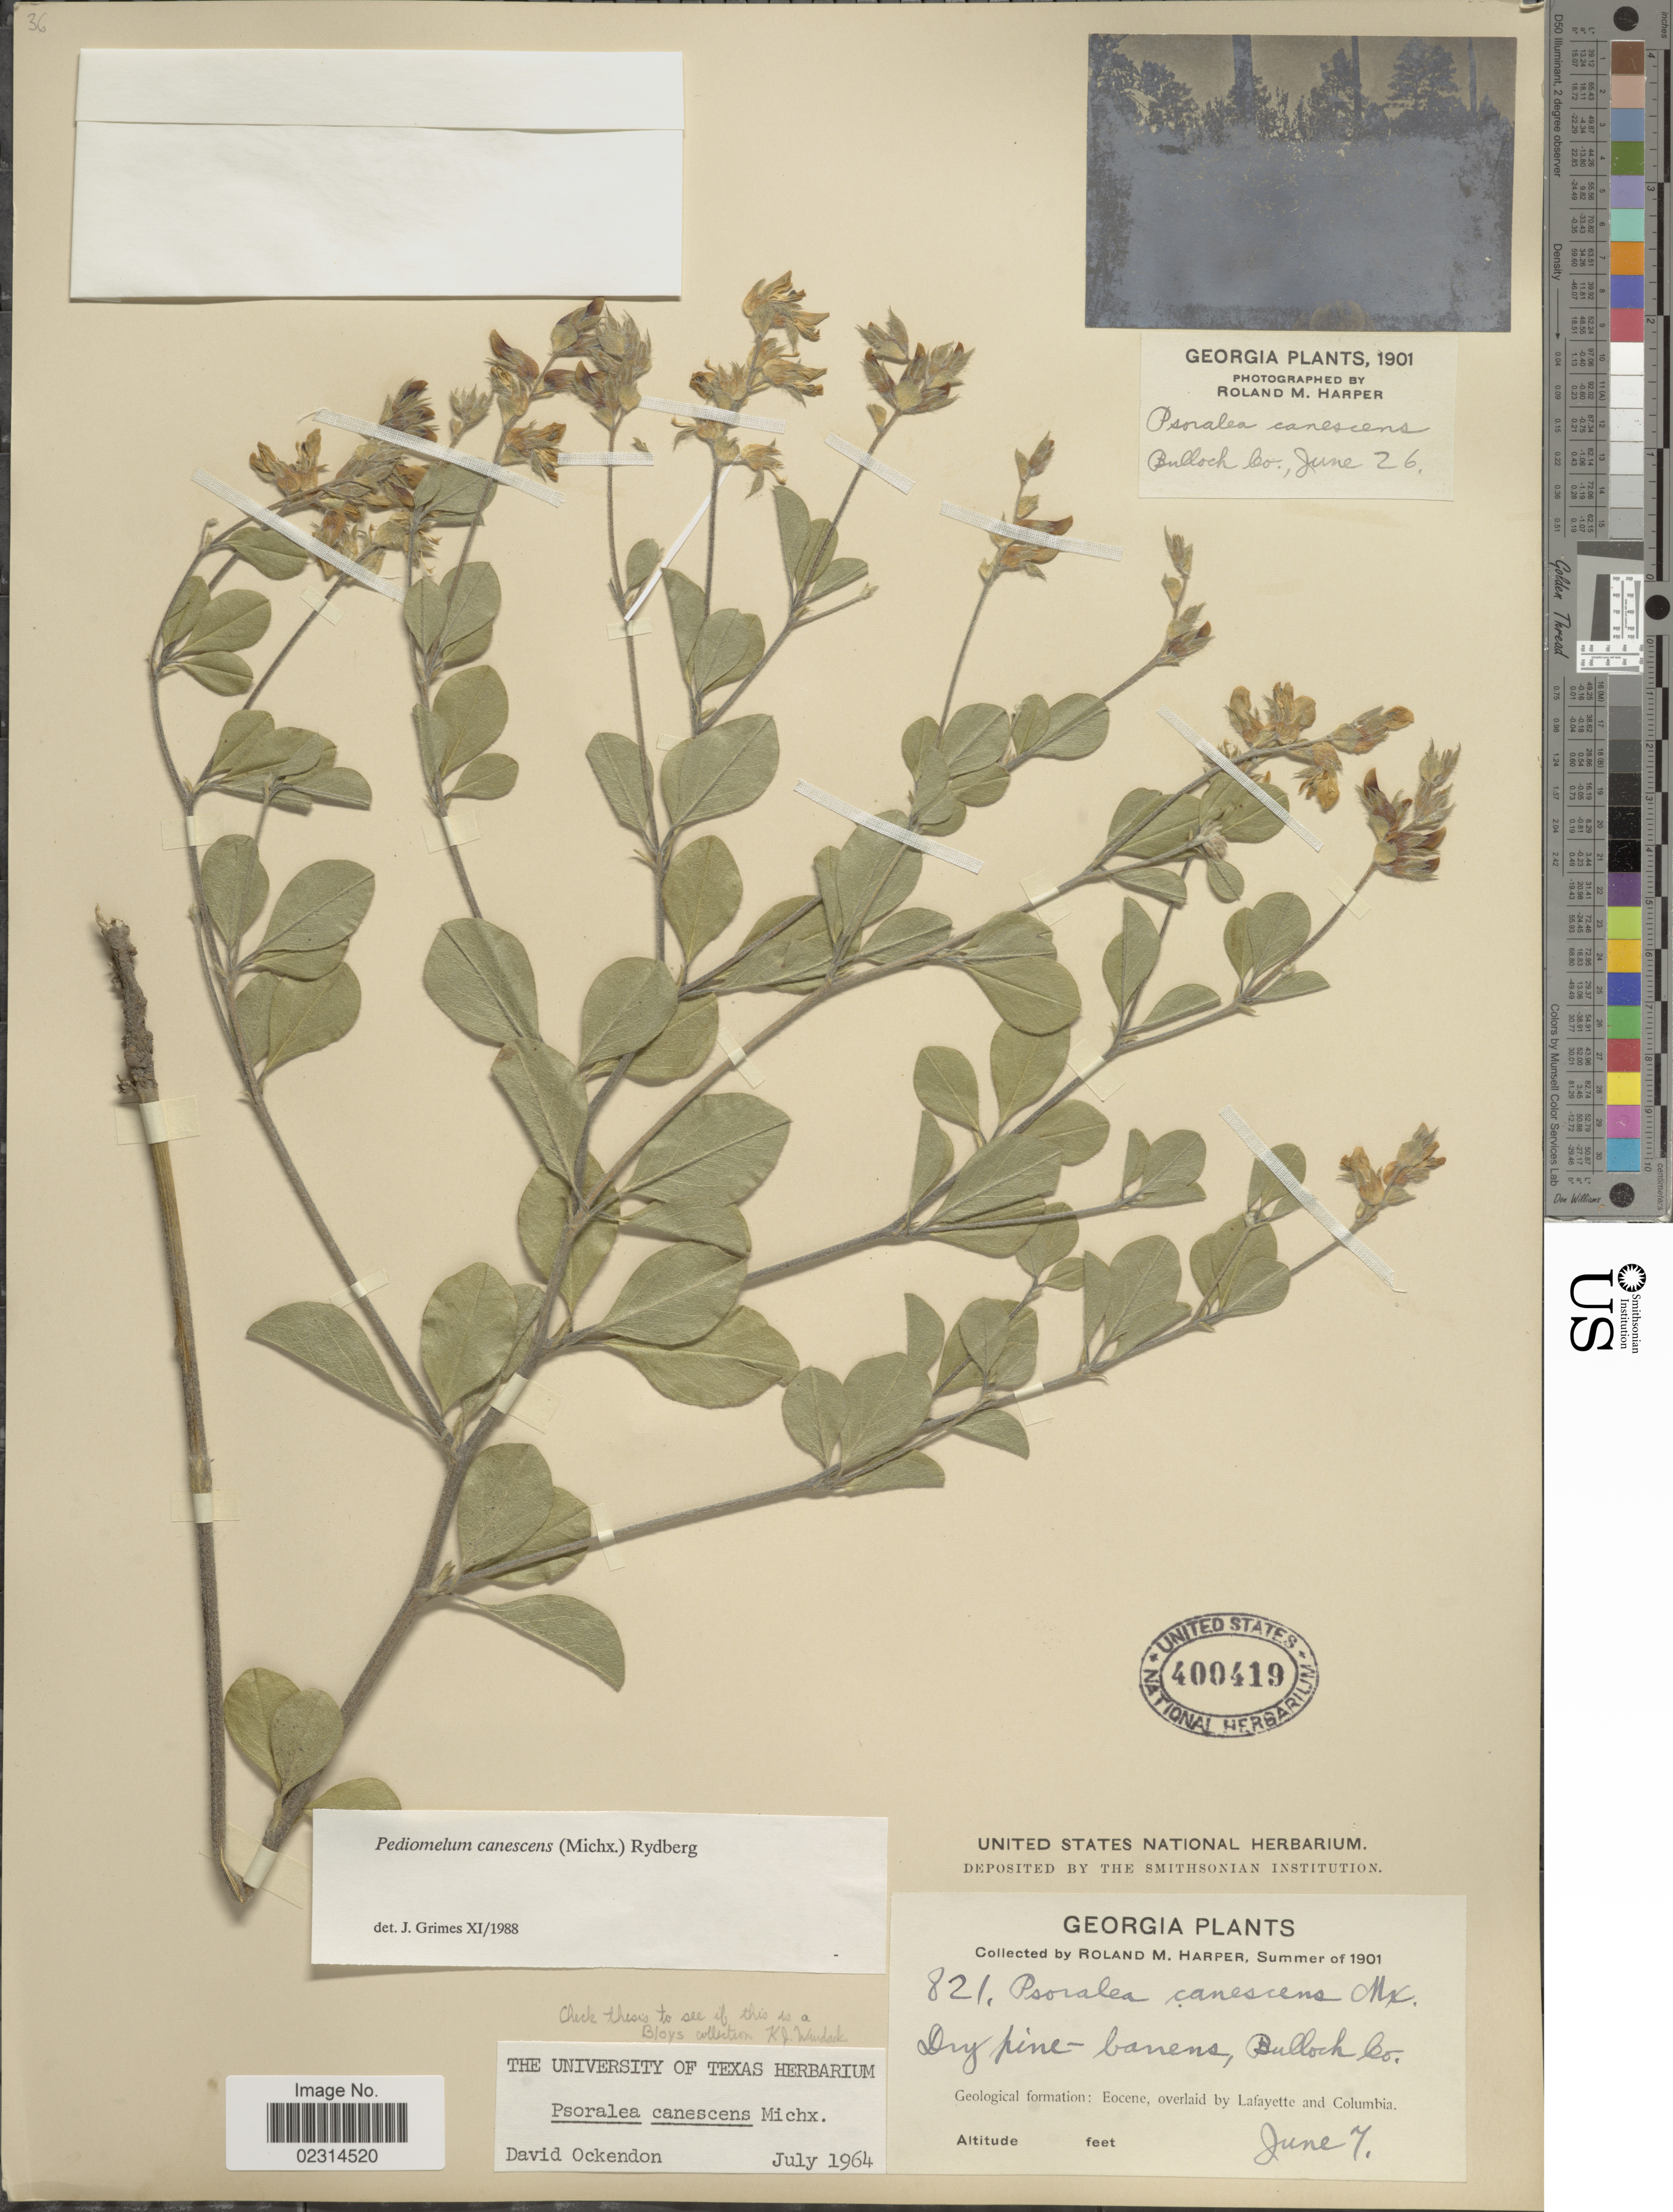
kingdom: Plantae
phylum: Tracheophyta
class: Magnoliopsida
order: Fabales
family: Fabaceae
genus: Pediomelum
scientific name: Pediomelum canescens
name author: (Michx.) Rydb.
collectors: R. M. Harper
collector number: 821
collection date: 1901-06-07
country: United States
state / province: Georgia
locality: Bullock Co.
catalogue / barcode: US 400419